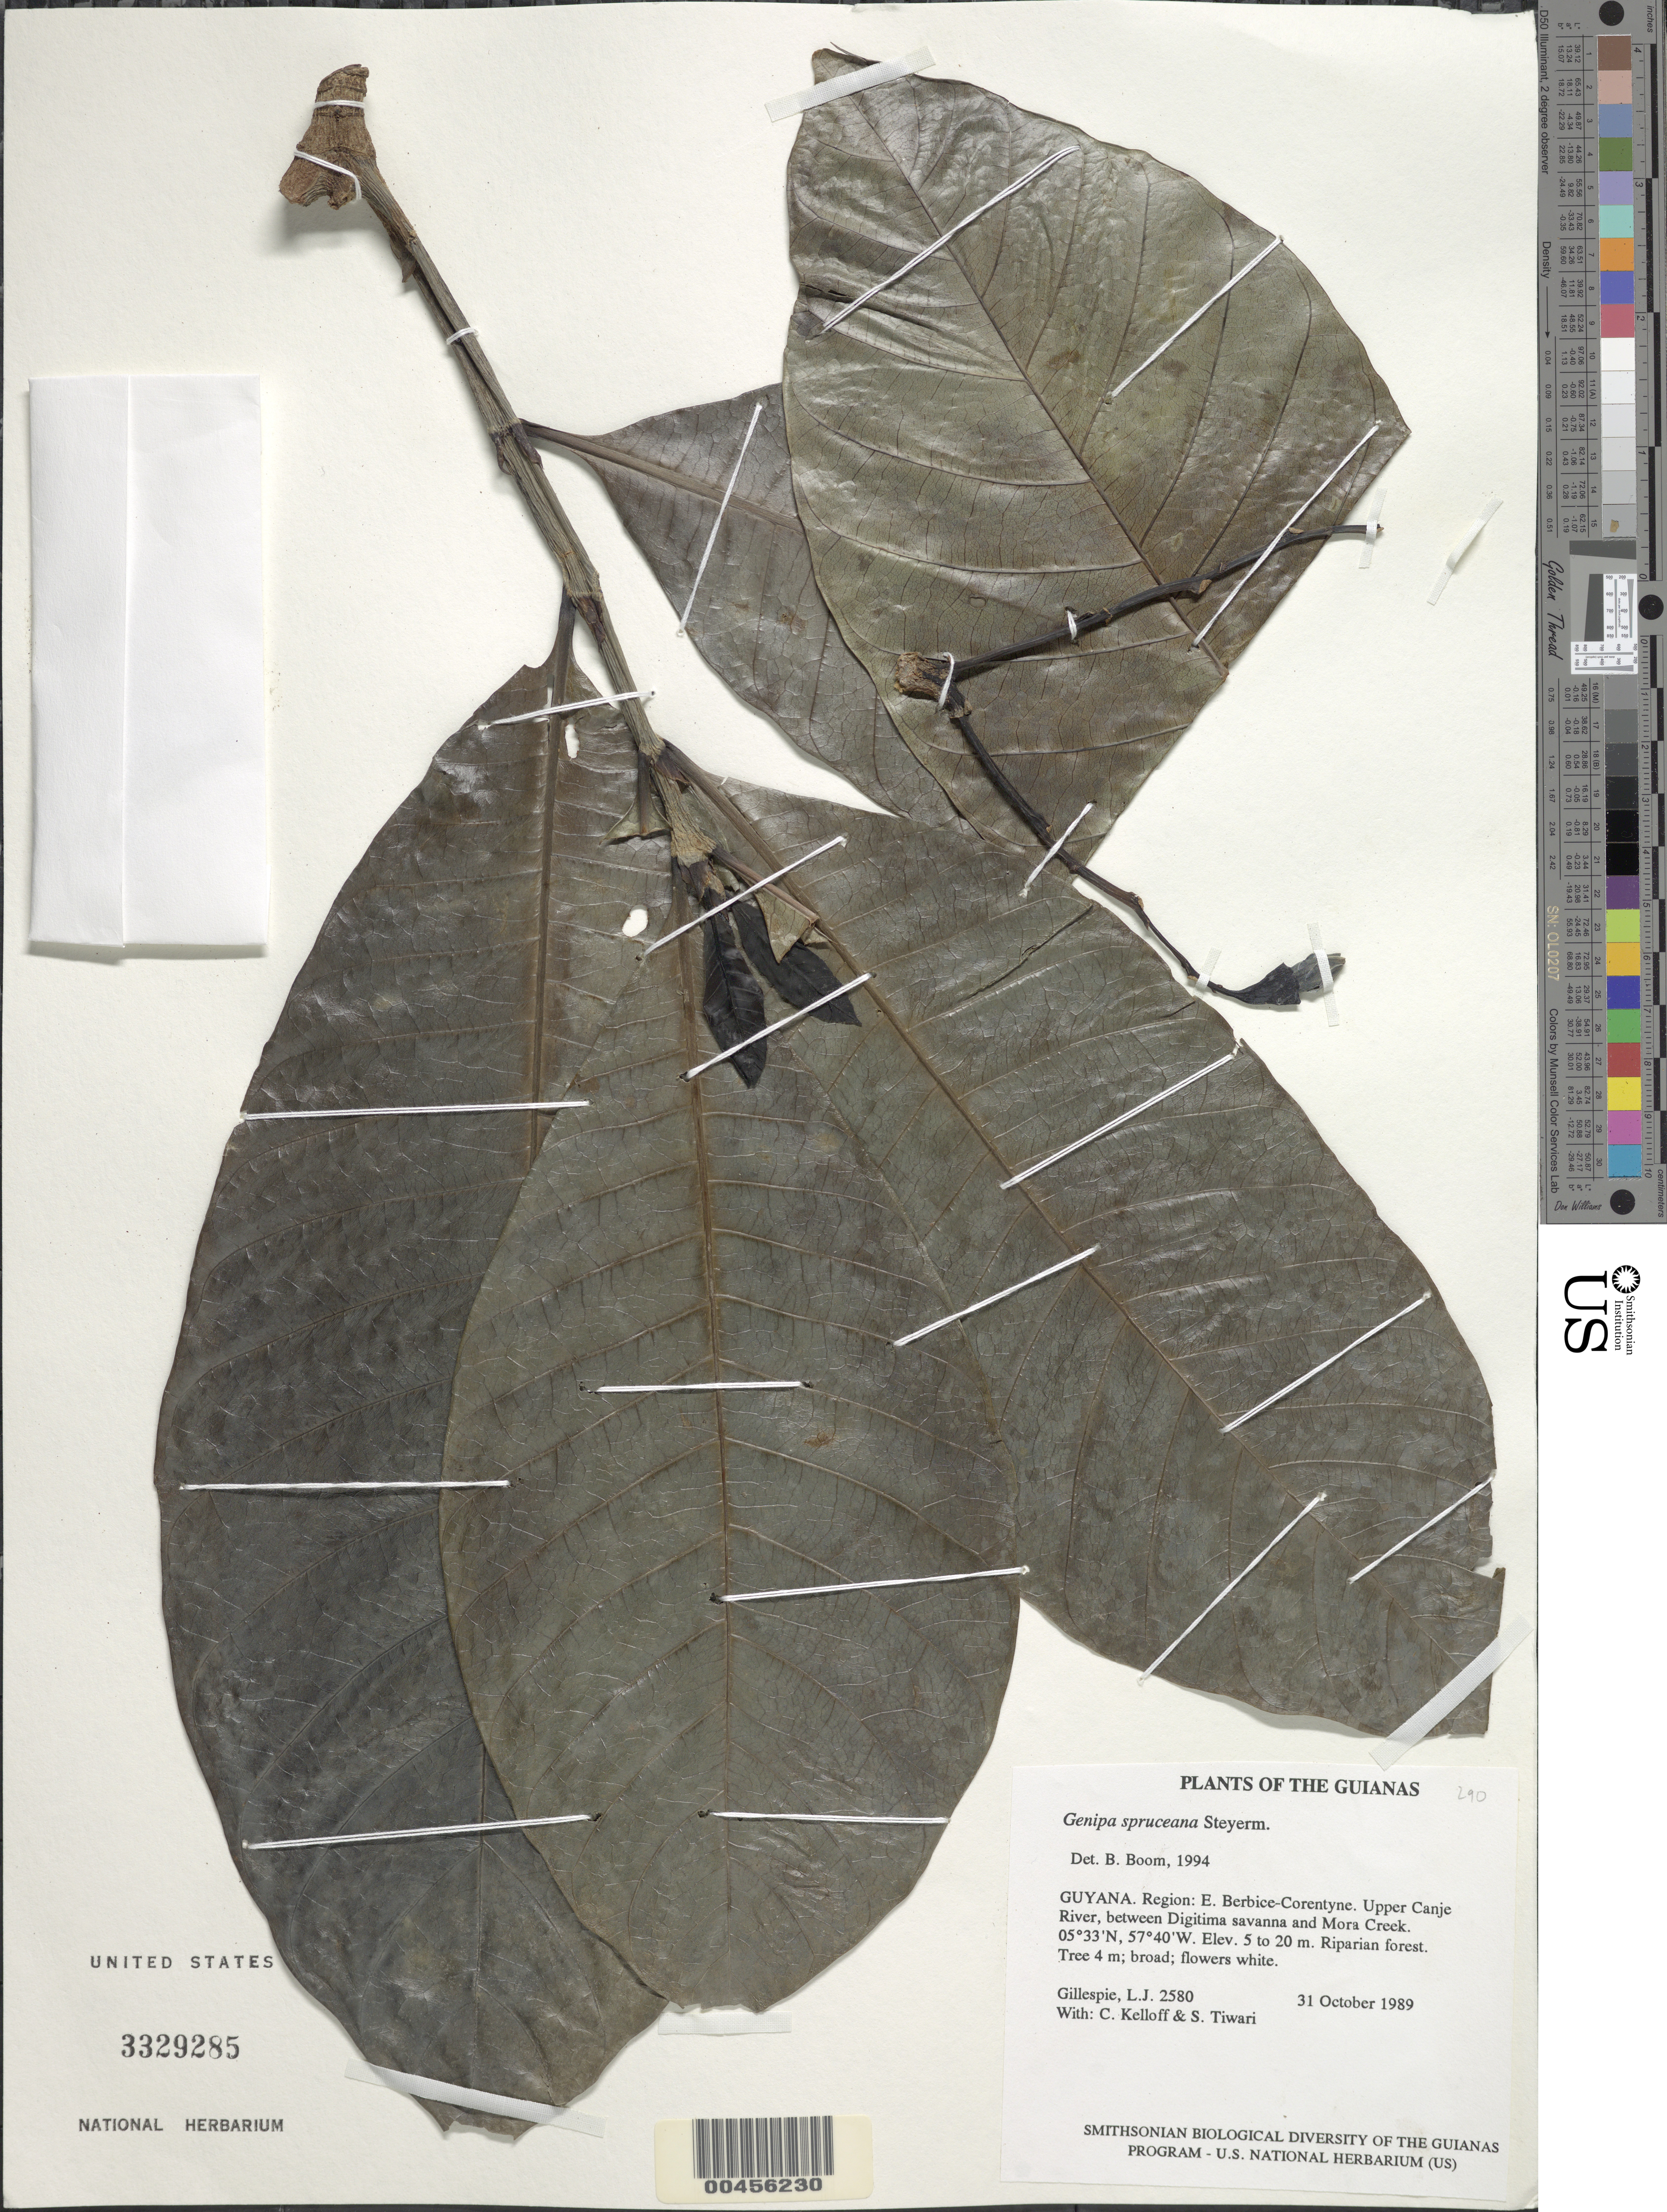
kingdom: Plantae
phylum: Tracheophyta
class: Magnoliopsida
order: Gentianales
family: Rubiaceae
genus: Genipa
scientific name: Genipa spruceana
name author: Steyerm.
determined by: Boom, B. M.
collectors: L. J. Gillespie, C. L. Kelloff & S. Tiwari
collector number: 2580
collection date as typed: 31 October 1989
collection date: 1989-10-31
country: Guyana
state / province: E. Berbice-Corentyne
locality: Upper Canje River, between Digitima savanna and Mora Creek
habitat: Riparian forest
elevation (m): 5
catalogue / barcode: US 3329285